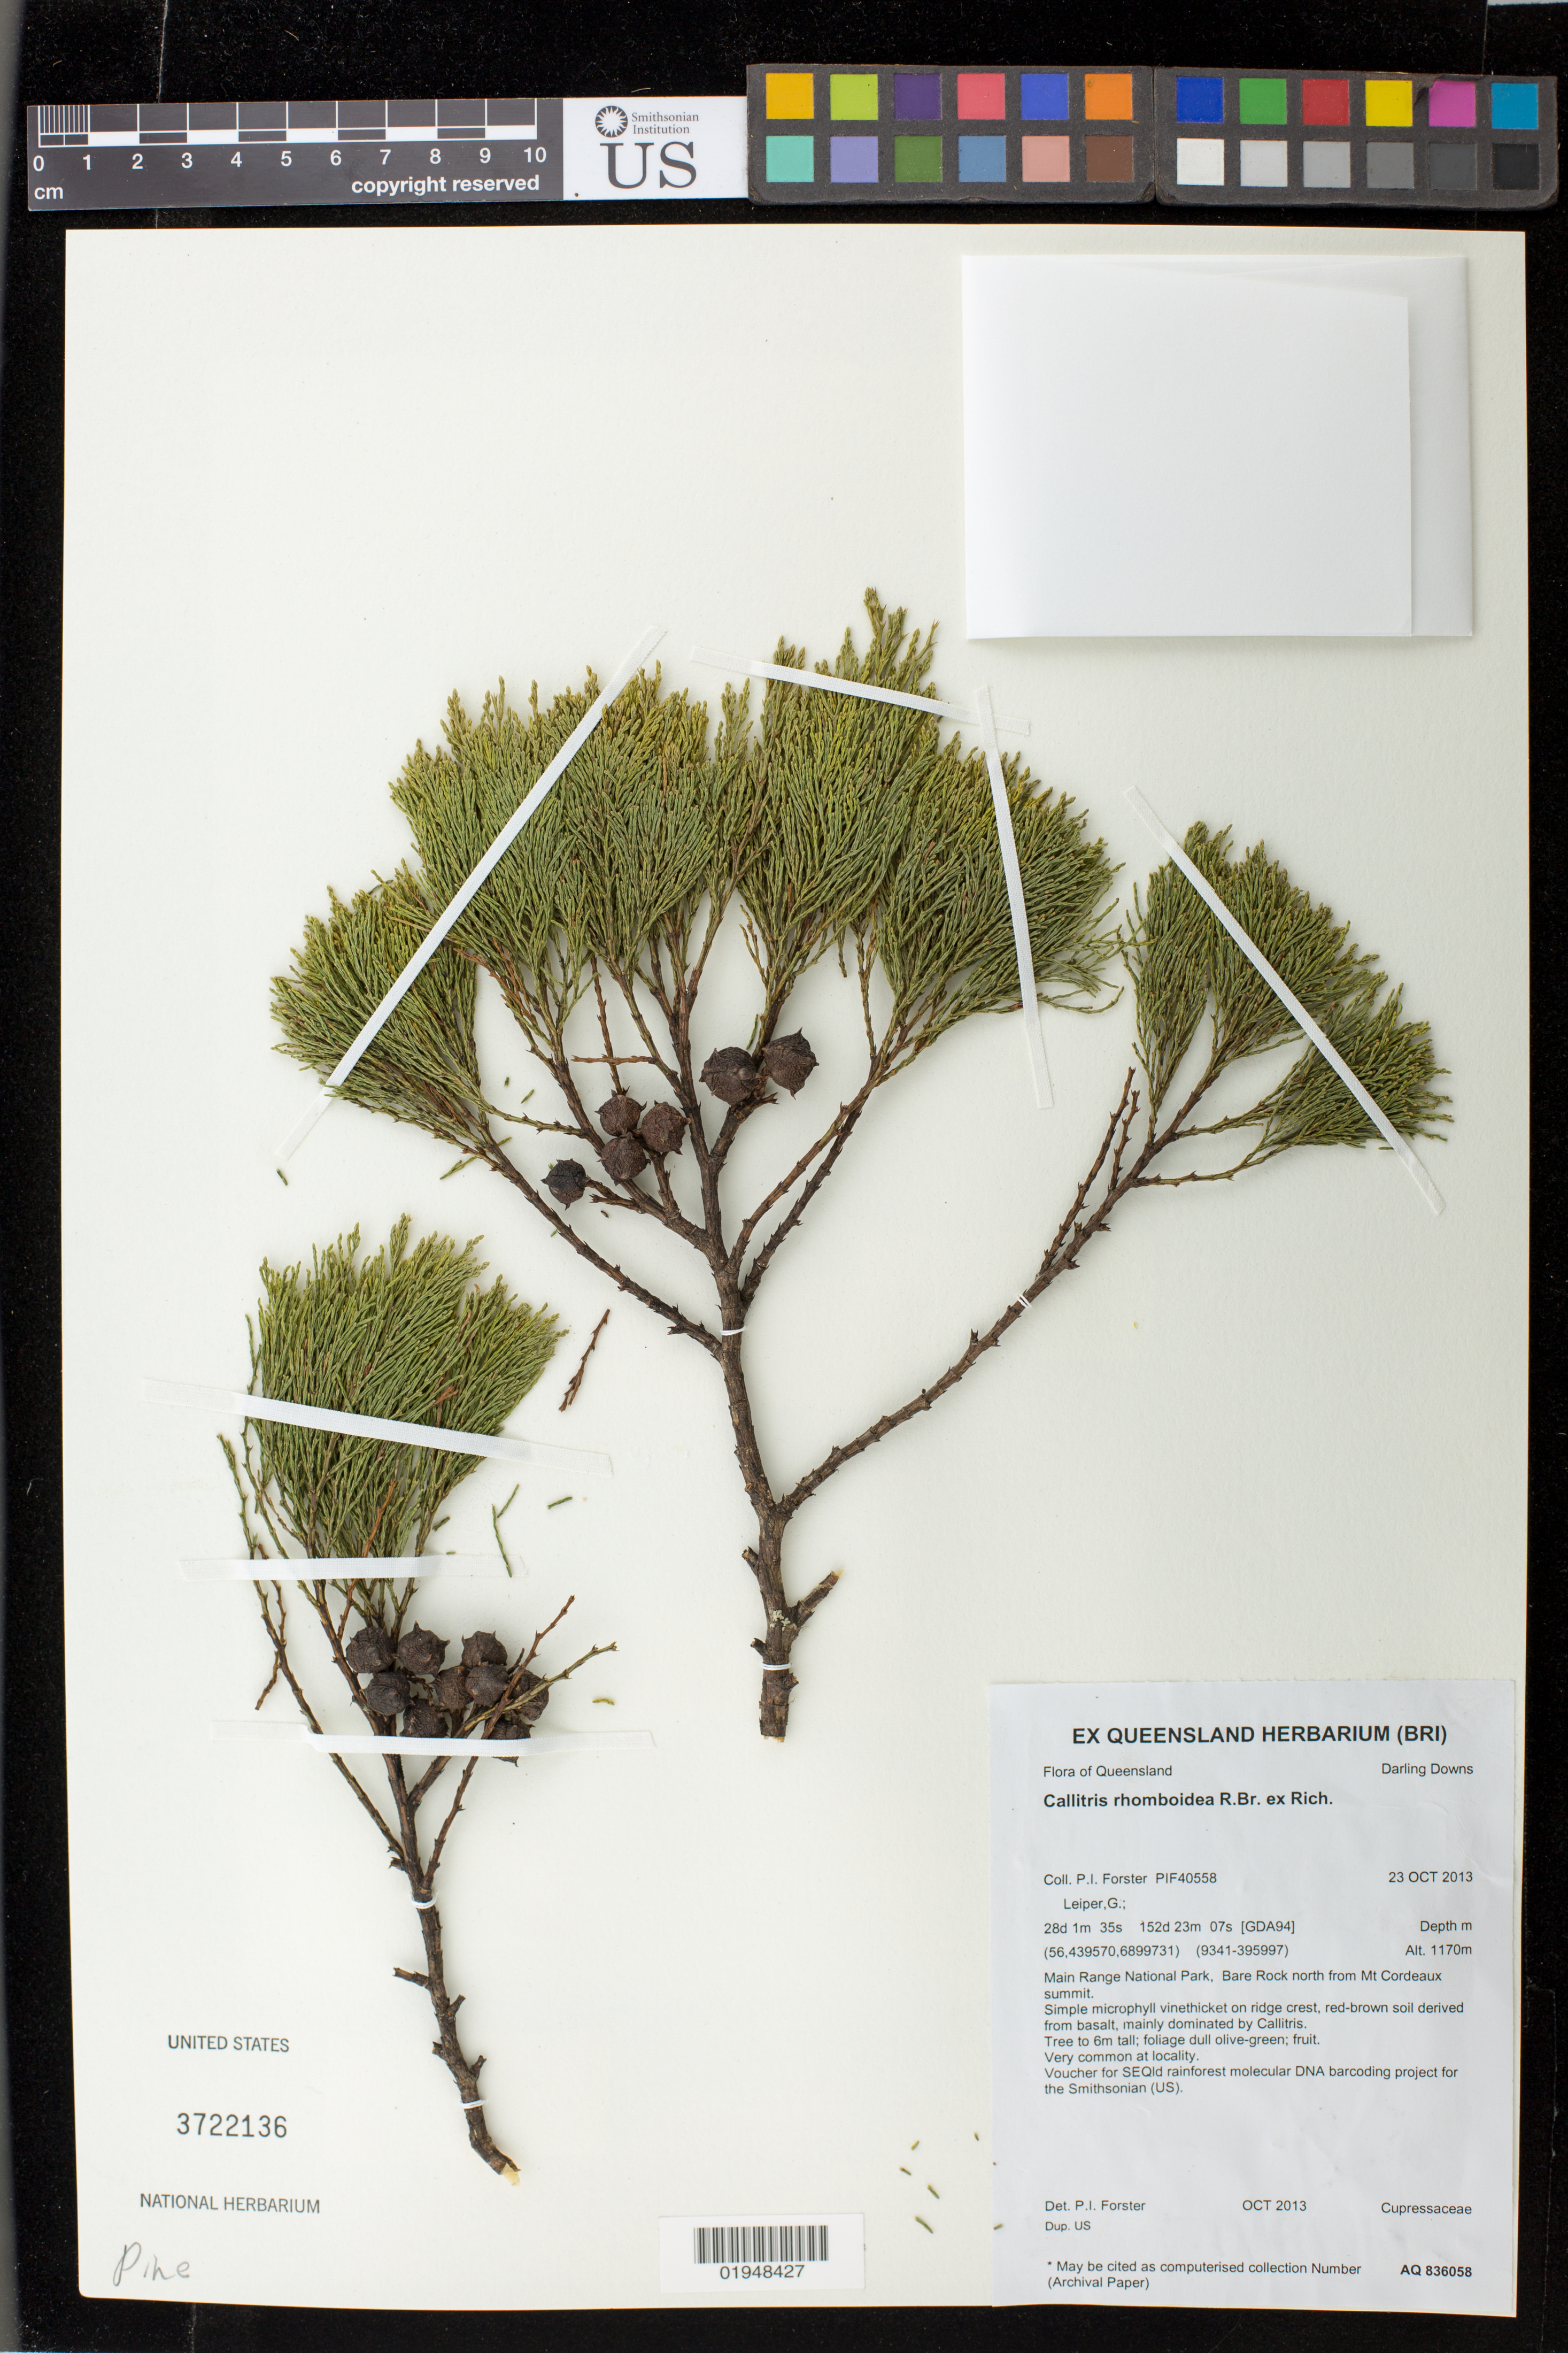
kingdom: Plantae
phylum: Tracheophyta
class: Pinopsida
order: Pinales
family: Cupressaceae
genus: Callitris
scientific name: Callitris rhomboidea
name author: R. Br. ex Rich. & A. Rich.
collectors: P. I. Forster & G. Leiper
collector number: PIF 40558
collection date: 2013-10-23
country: Australia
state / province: Queensland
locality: Main Range Nat. Park, track to Bare Rock from Mt. Cordeaux summit.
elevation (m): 1170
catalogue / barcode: US 3722136